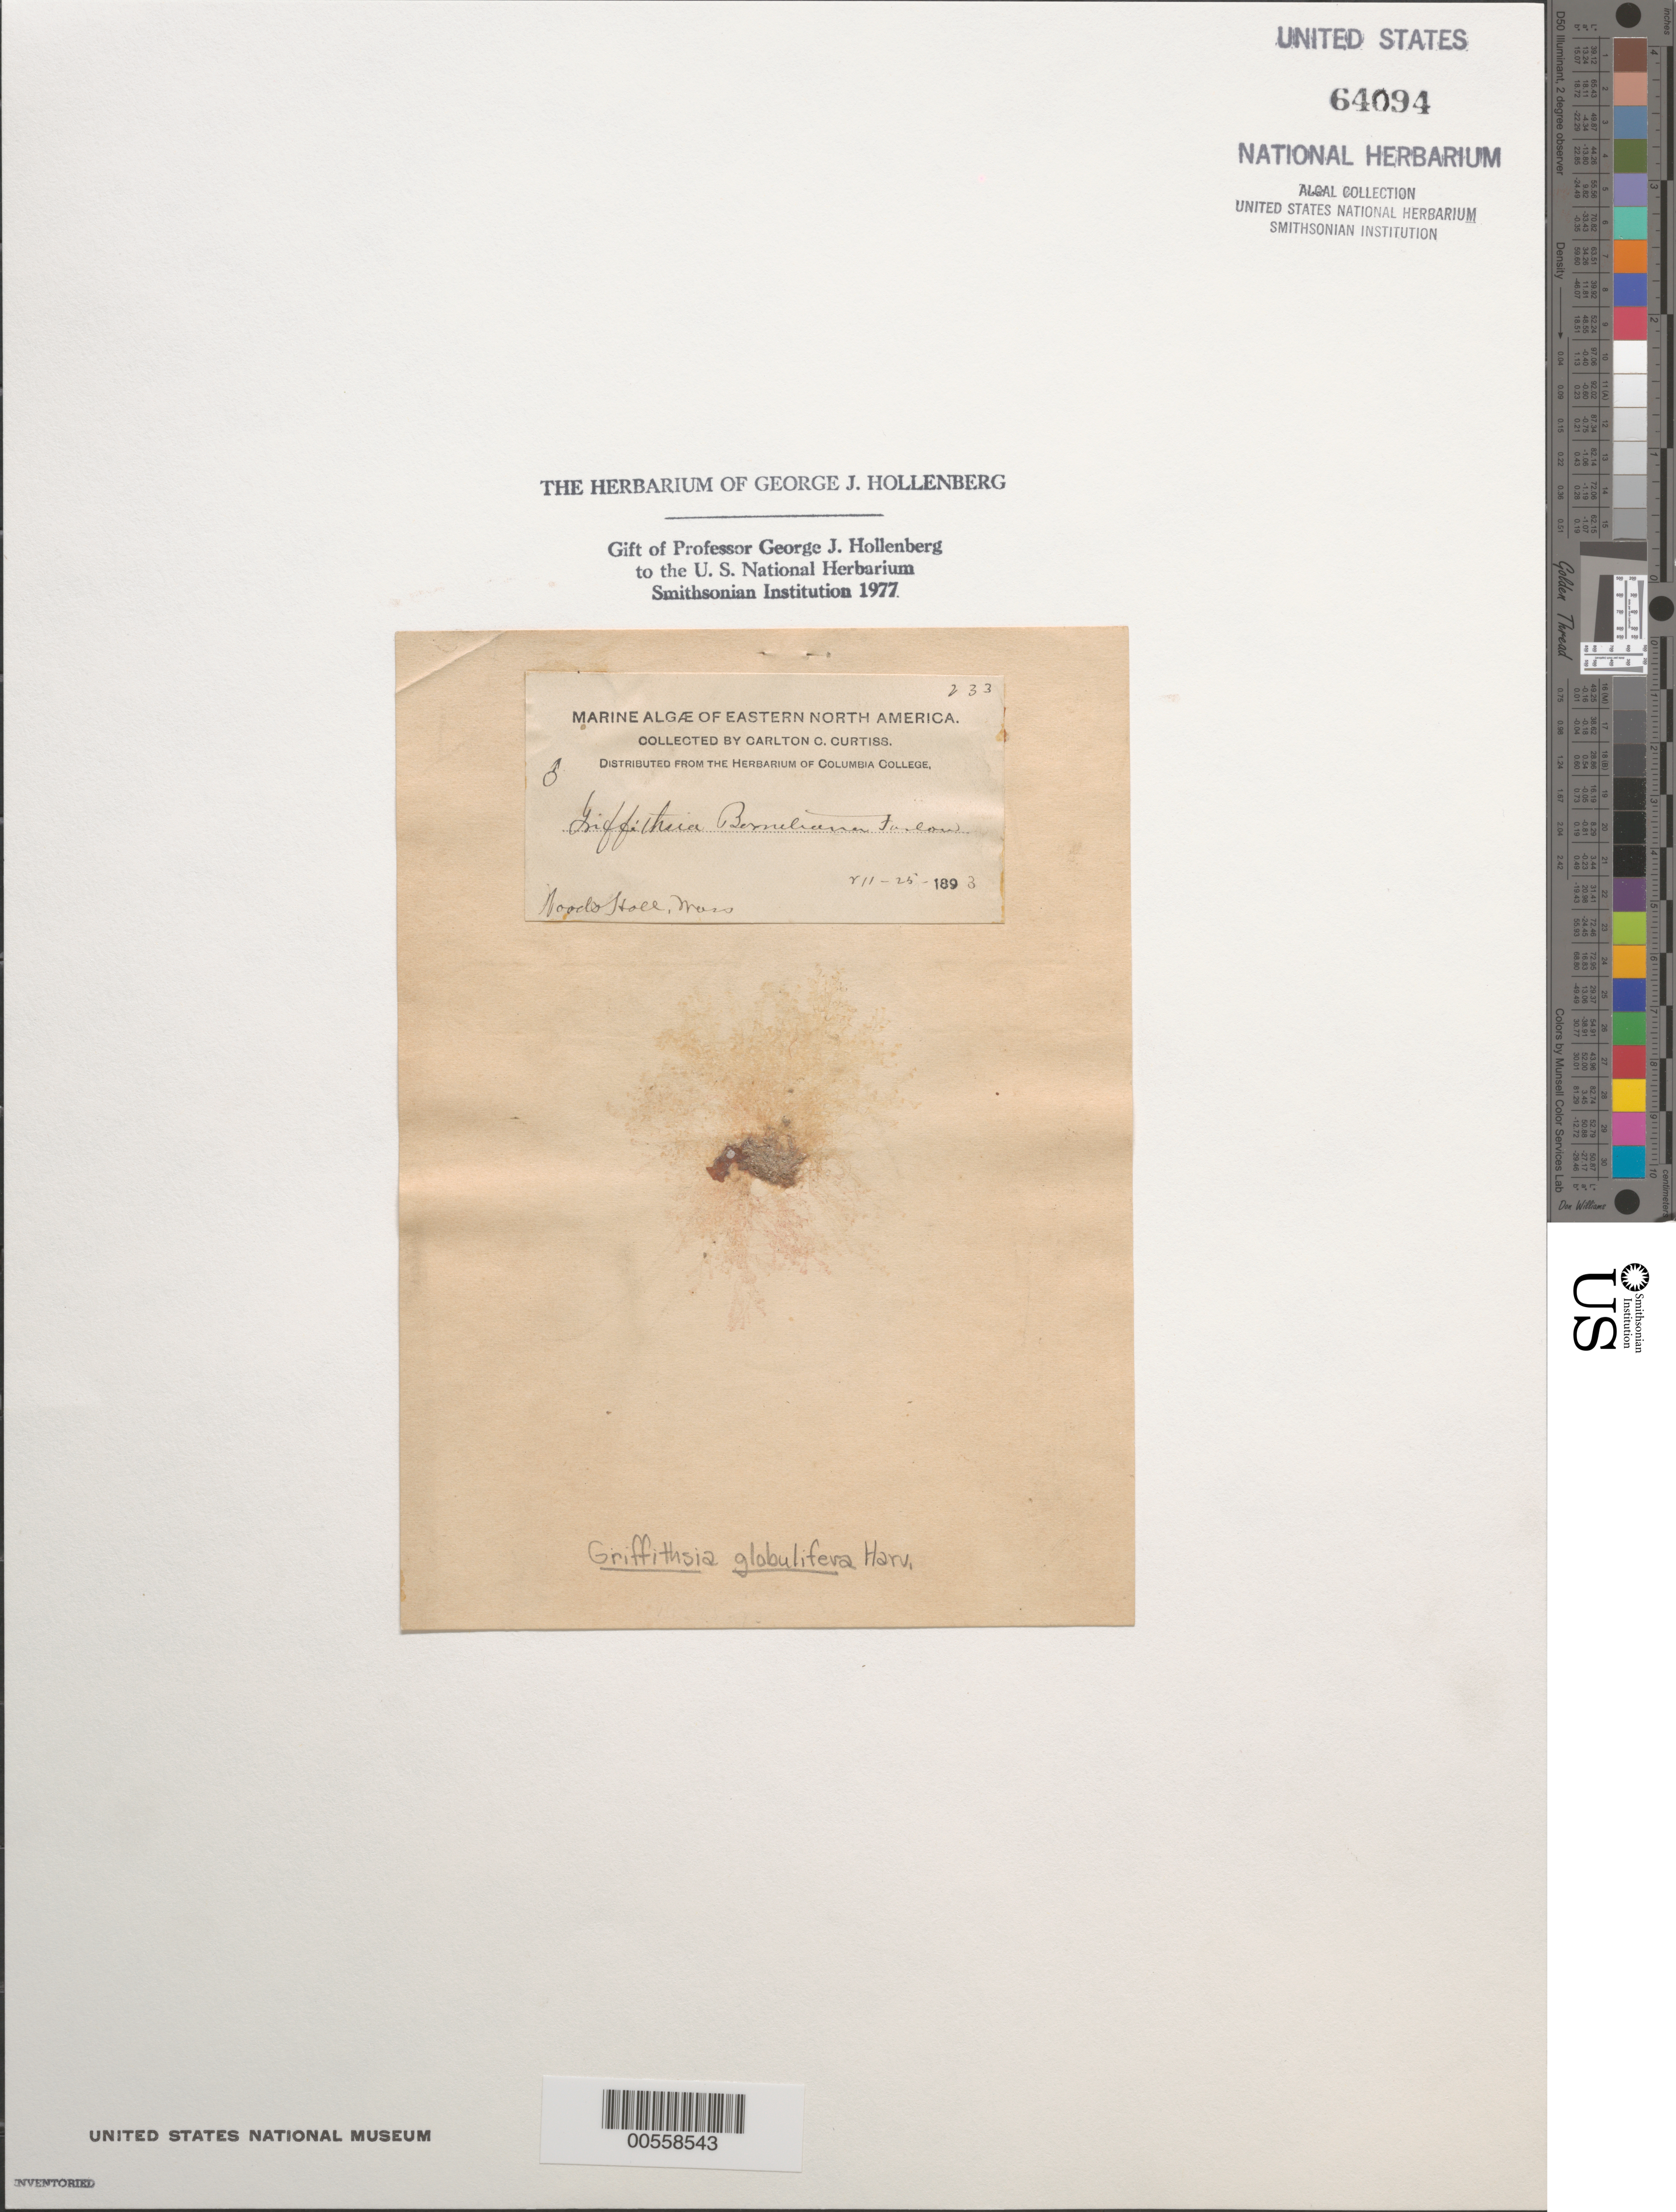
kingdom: Plantae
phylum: Rhodophyta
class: Florideophyceae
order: Ceramiales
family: Wrangeliaceae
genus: Griffithsia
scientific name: Griffithsia globulifera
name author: Harv. ex Kütz.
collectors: C. Curtis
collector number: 233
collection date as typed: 25 Jul 1893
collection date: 1893-07-25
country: United States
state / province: Massachusetts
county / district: Barnstable County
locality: Woods Hole (Woods Holl)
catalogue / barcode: US 64094